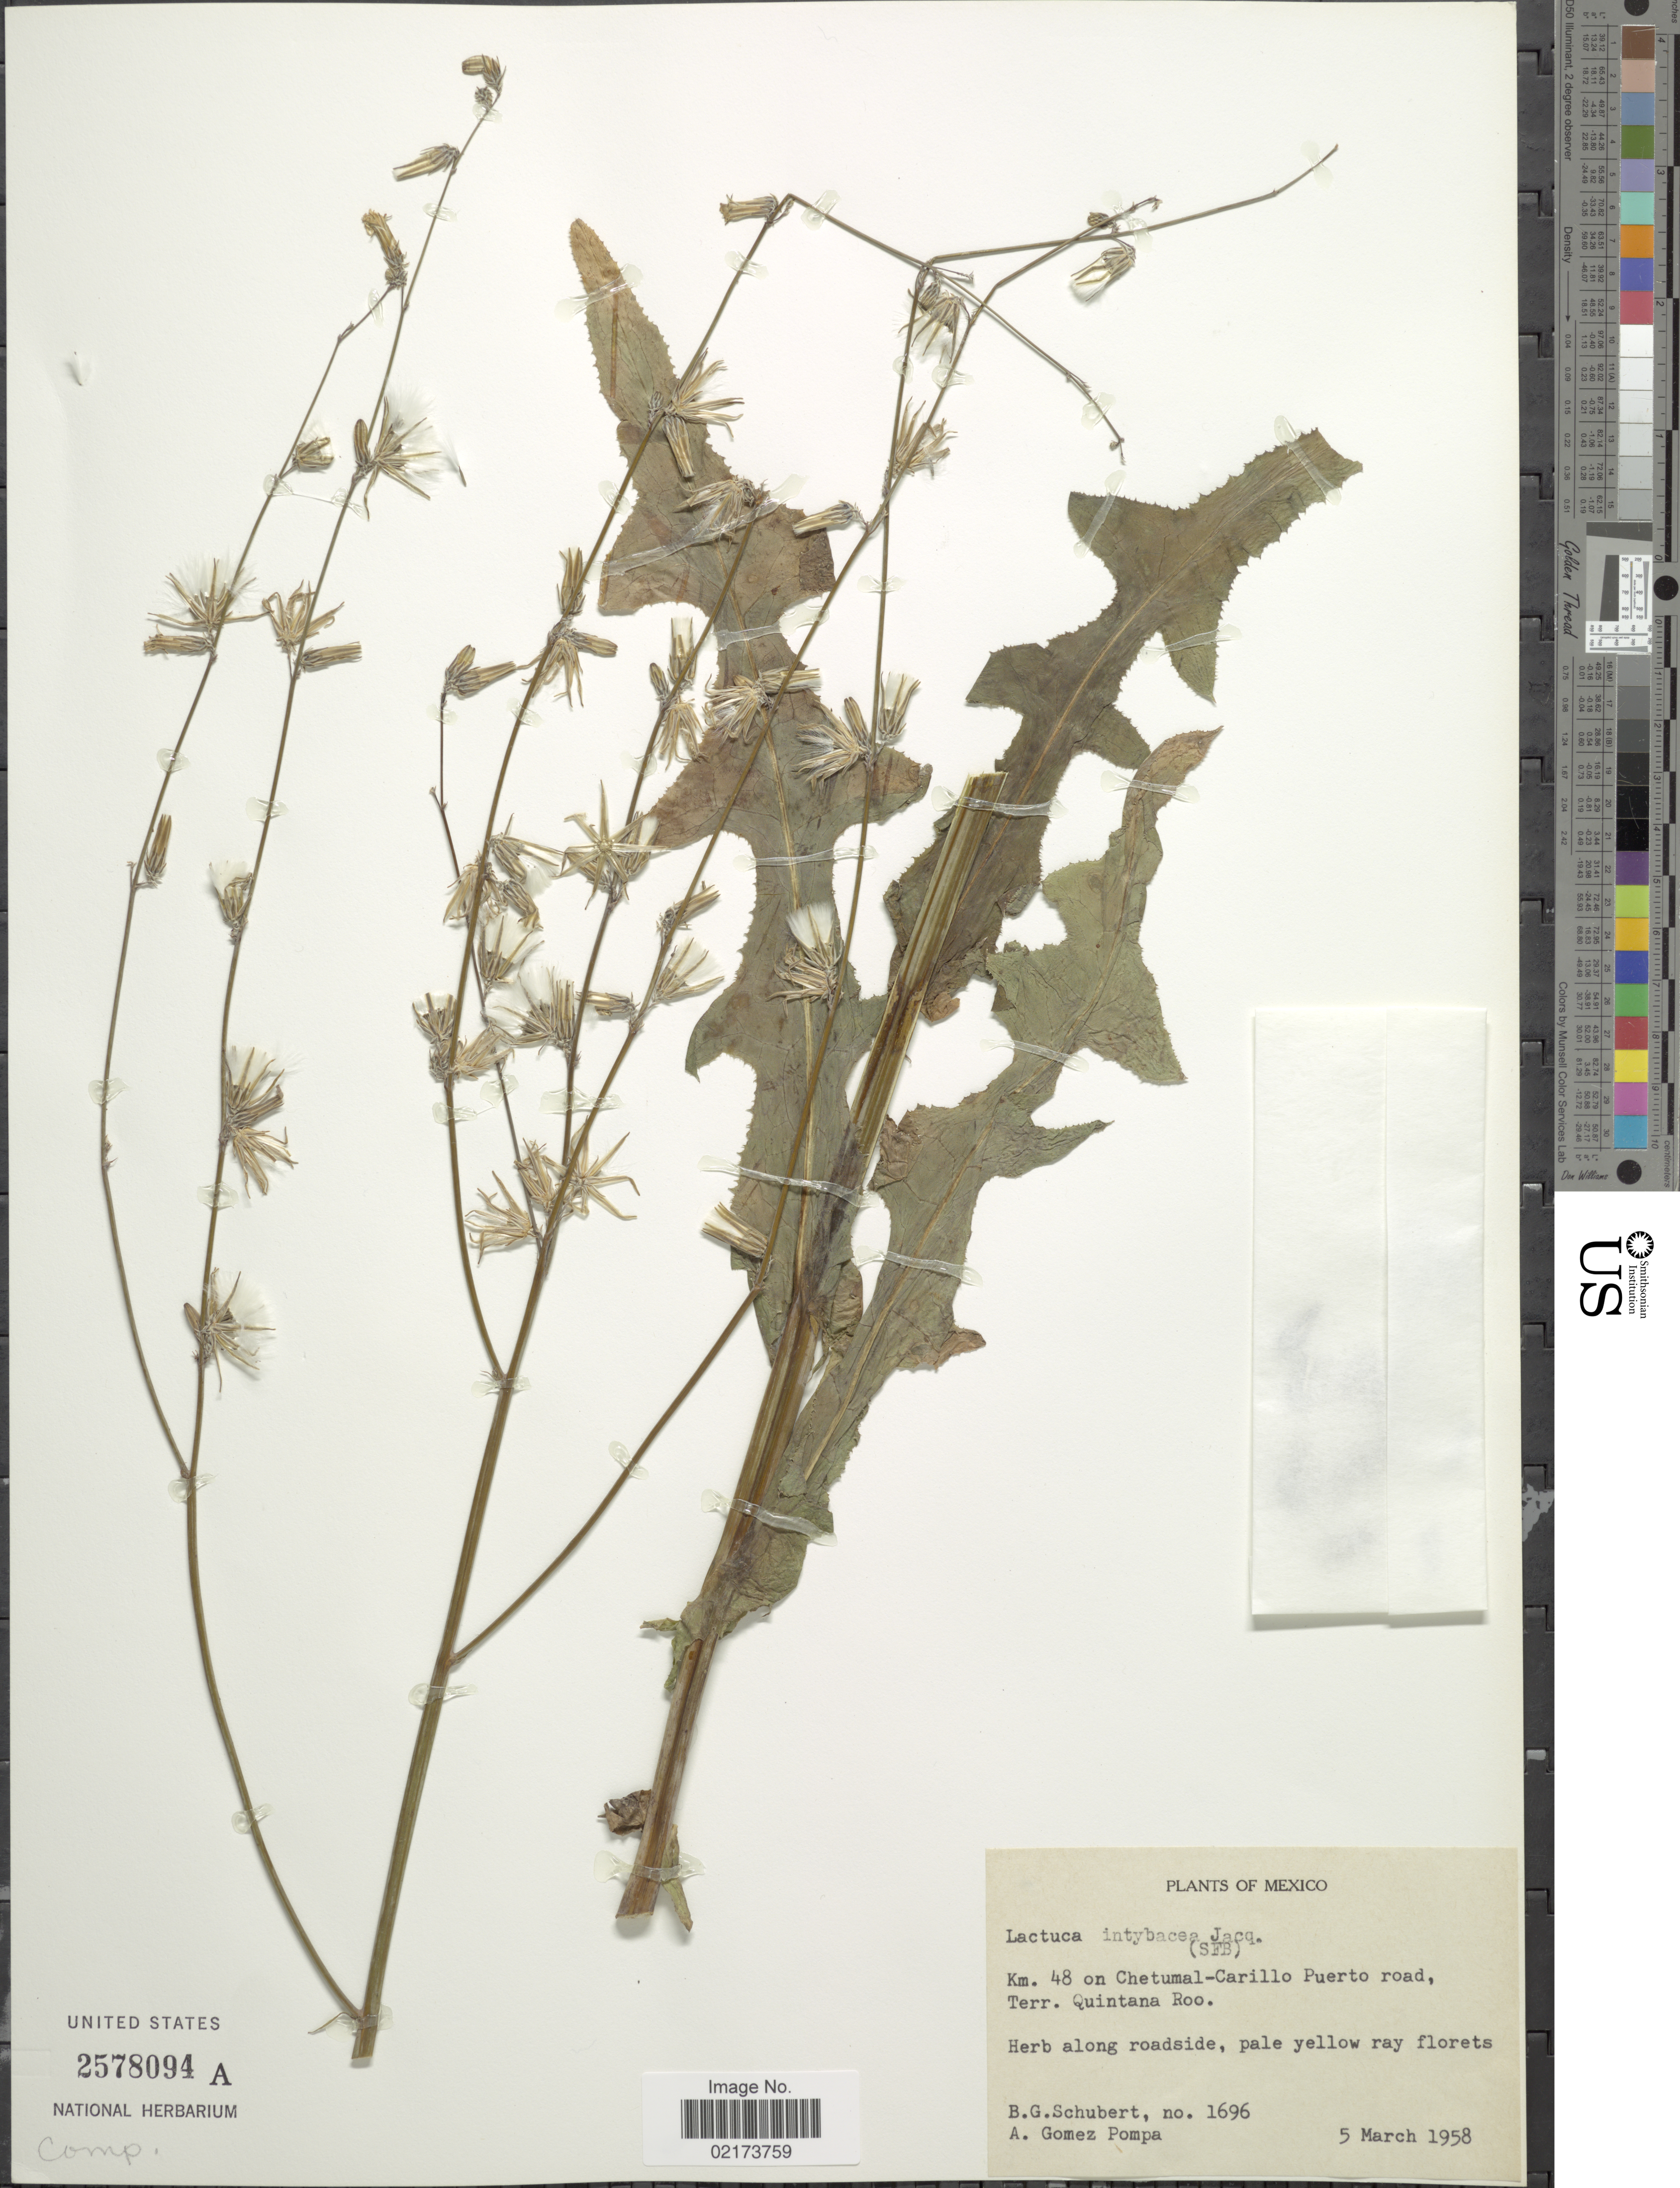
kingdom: Plantae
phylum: Tracheophyta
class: Magnoliopsida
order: Asterales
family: Asteraceae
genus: Lactuca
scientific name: Lactuca intybacea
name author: (Jacq.) P. Beauv.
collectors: B. Schubert & A. Gómez Pompa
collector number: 1696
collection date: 1958-03-05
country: Mexico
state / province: Quintana Roo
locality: Km 48 on Chetumal-Carillo Puerto road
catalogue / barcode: US 2578094A